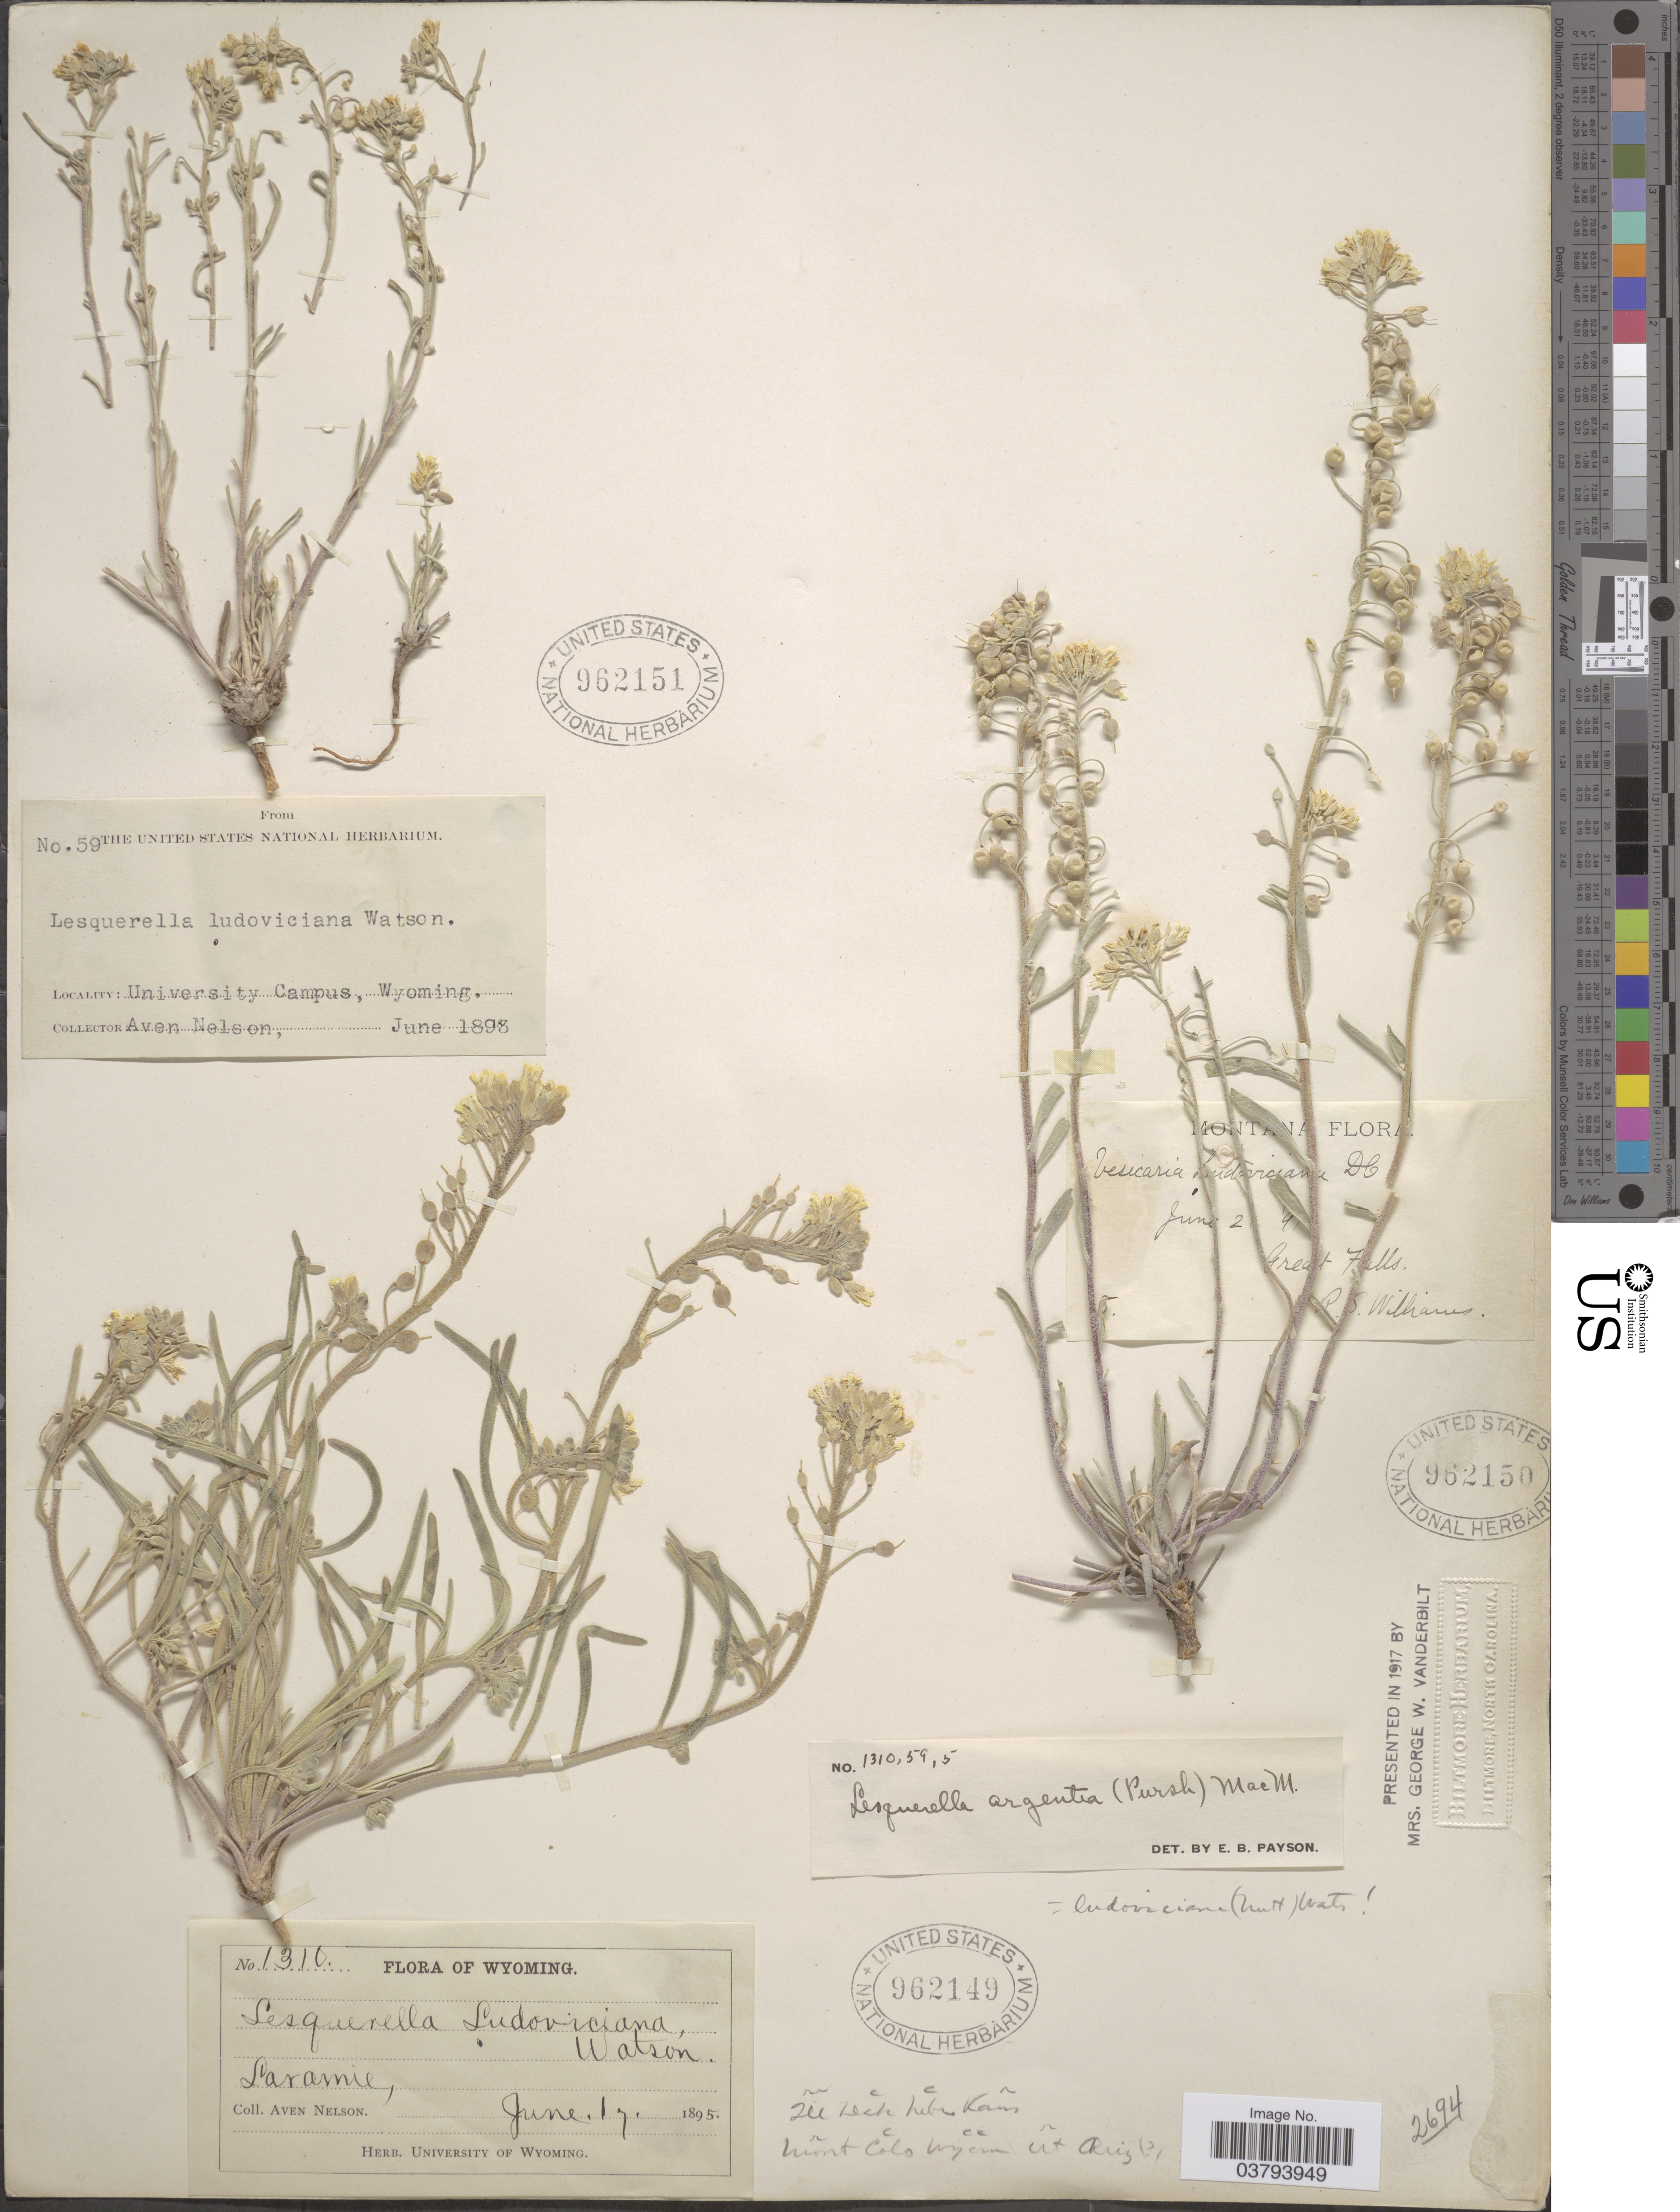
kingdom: Plantae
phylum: Tracheophyta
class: Magnoliopsida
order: Brassicales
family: Brassicaceae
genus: Lesquerella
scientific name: Lesquerella ludoviciana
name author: (Nutt.) S. Watson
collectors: A. Nelson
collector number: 1310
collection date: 1895-06-17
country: United States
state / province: Wyoming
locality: Laramie.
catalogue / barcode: US 962149-3